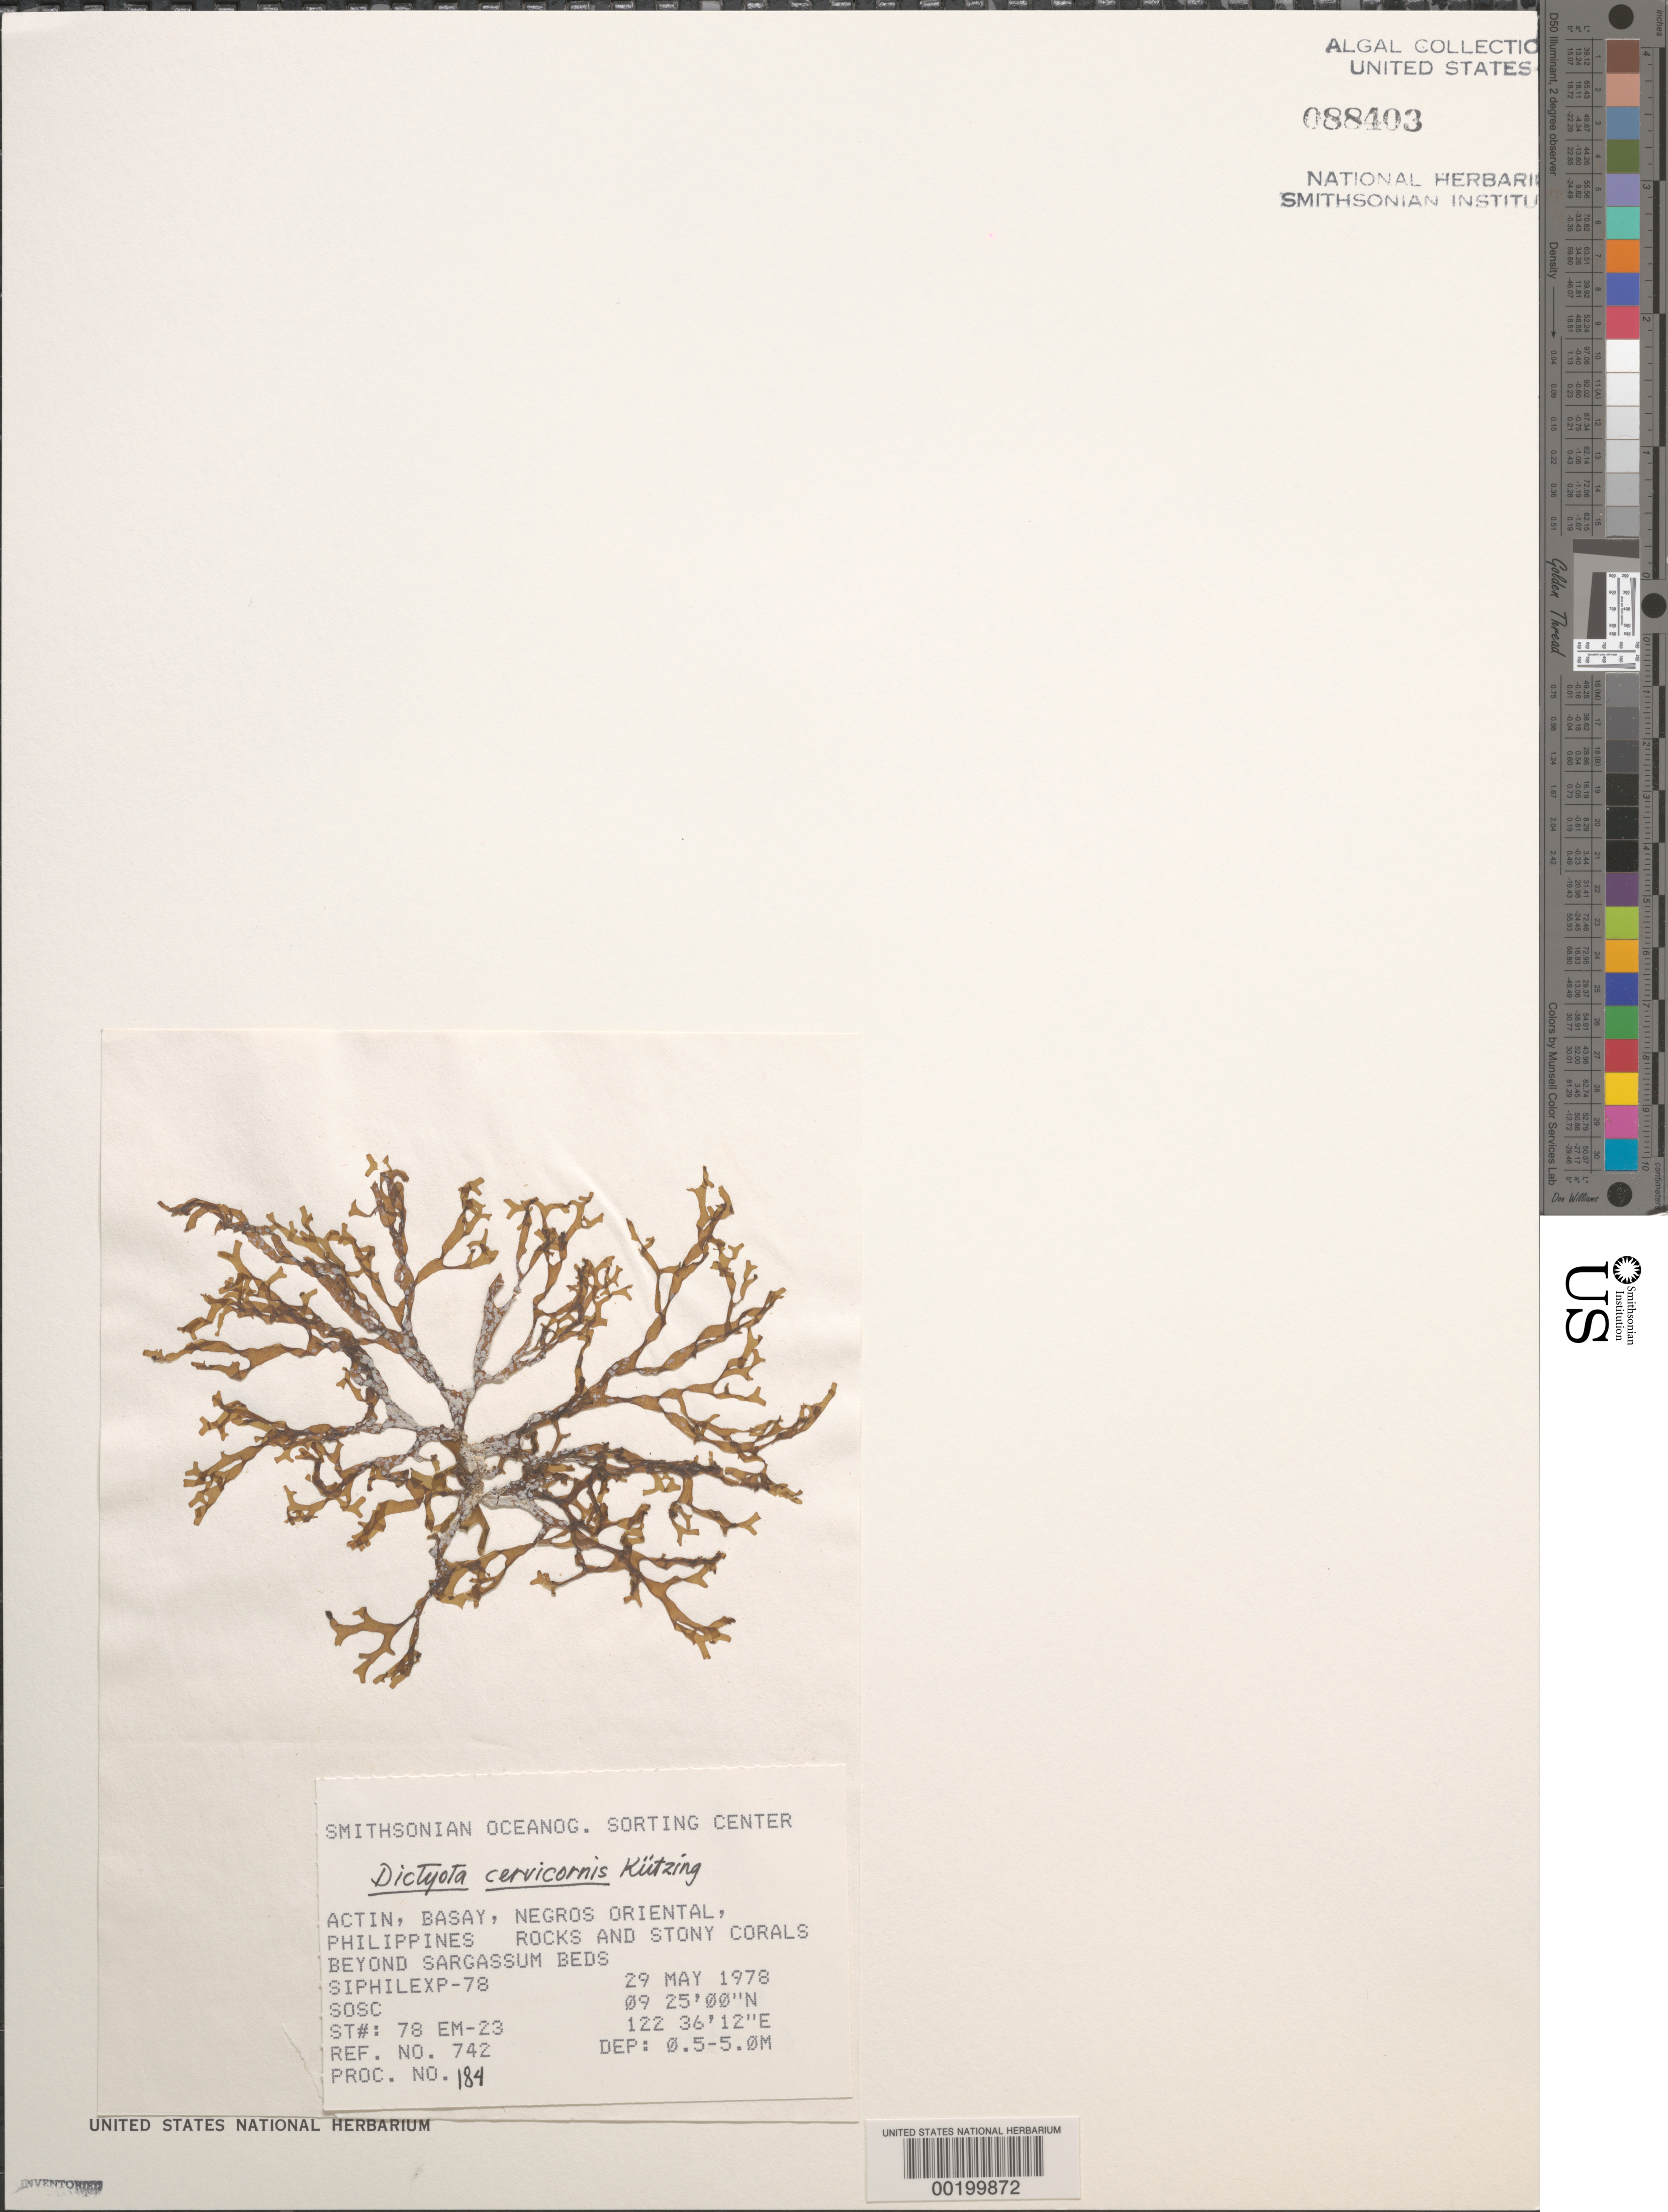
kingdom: Chromista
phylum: Ochrophyta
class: Phaeophyceae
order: Dictyotales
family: Dictyotaceae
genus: Dictyota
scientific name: Dictyota cervicornis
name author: Kütz.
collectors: SOSC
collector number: Station 78 Em-23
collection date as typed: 29 May 1978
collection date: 1978-05-29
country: Philippines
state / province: Central Visayas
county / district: Negros Oriental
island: Negros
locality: Actin, Basay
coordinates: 09 25'00"N, 122 36'12"E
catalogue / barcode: US 88403